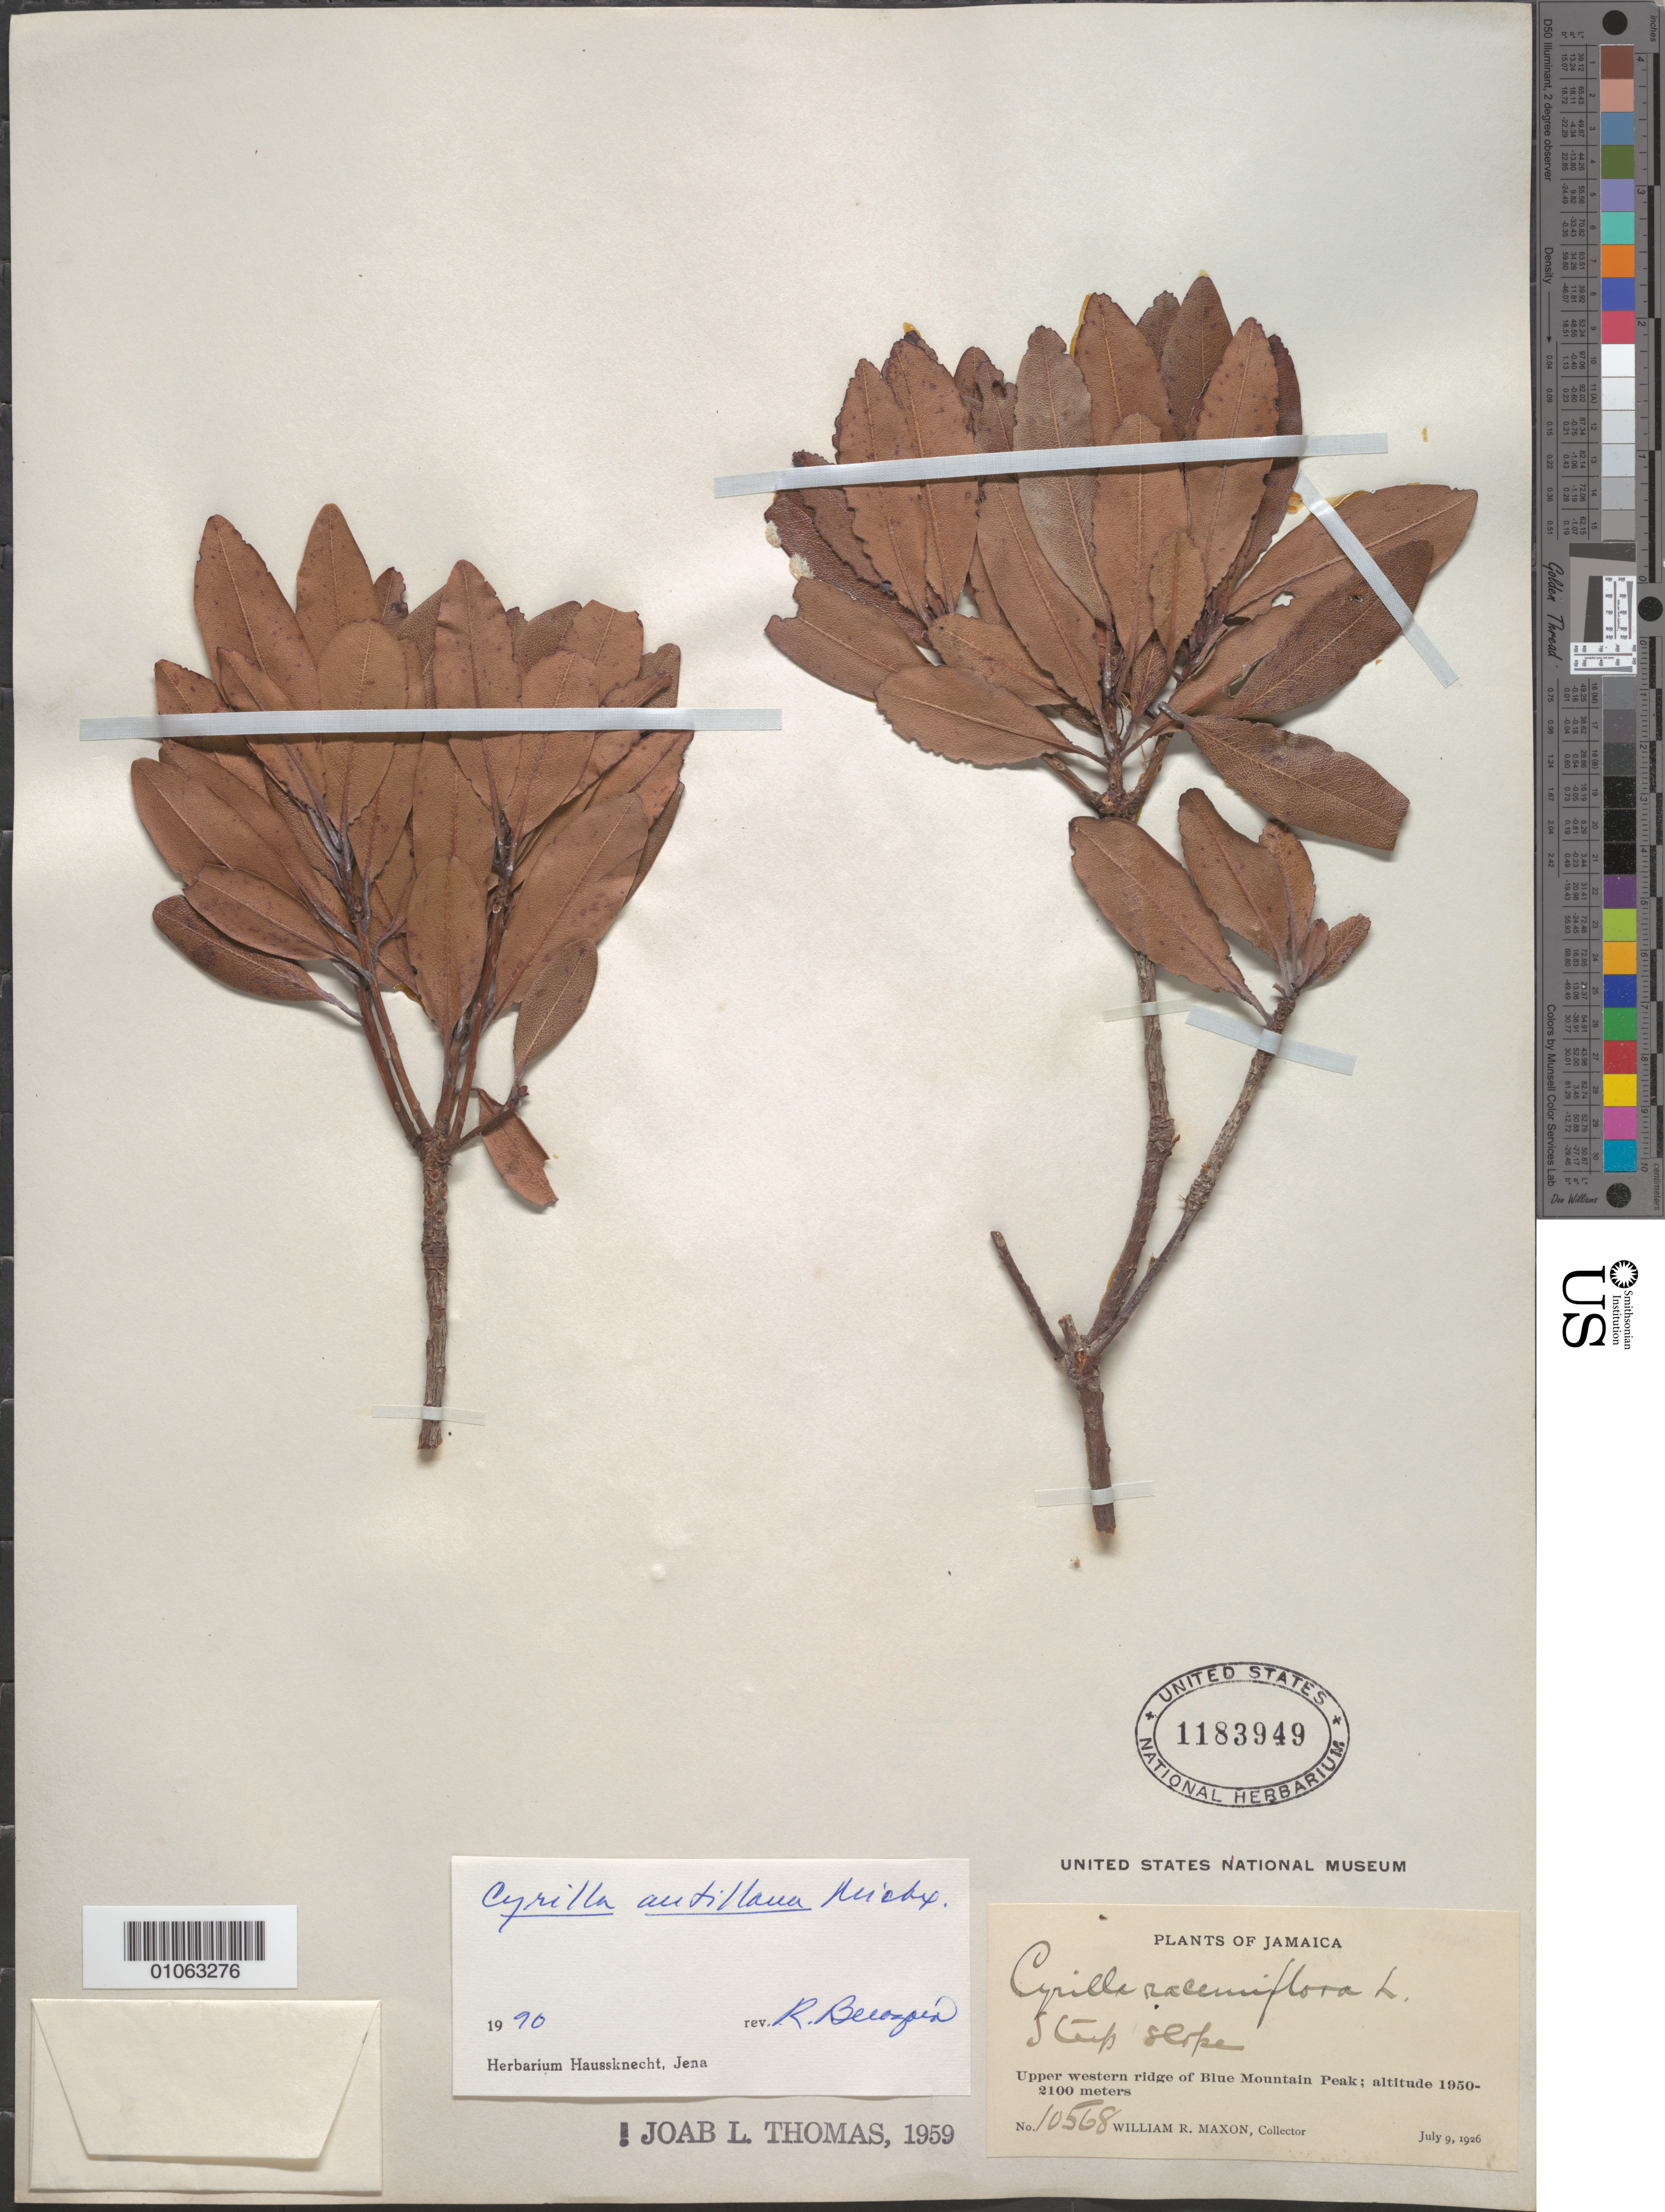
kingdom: Plantae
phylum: Tracheophyta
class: Magnoliopsida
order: Ericales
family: Cyrillaceae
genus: Cyrilla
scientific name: Cyrilla antillana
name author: Michx.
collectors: W. R. Maxon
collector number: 10568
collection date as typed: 09 Jul 1926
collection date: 1926-07-09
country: Jamaica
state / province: Portland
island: Jamaica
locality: Upper western ridge of Blue Mountain peak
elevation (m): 1950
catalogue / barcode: US 1183949